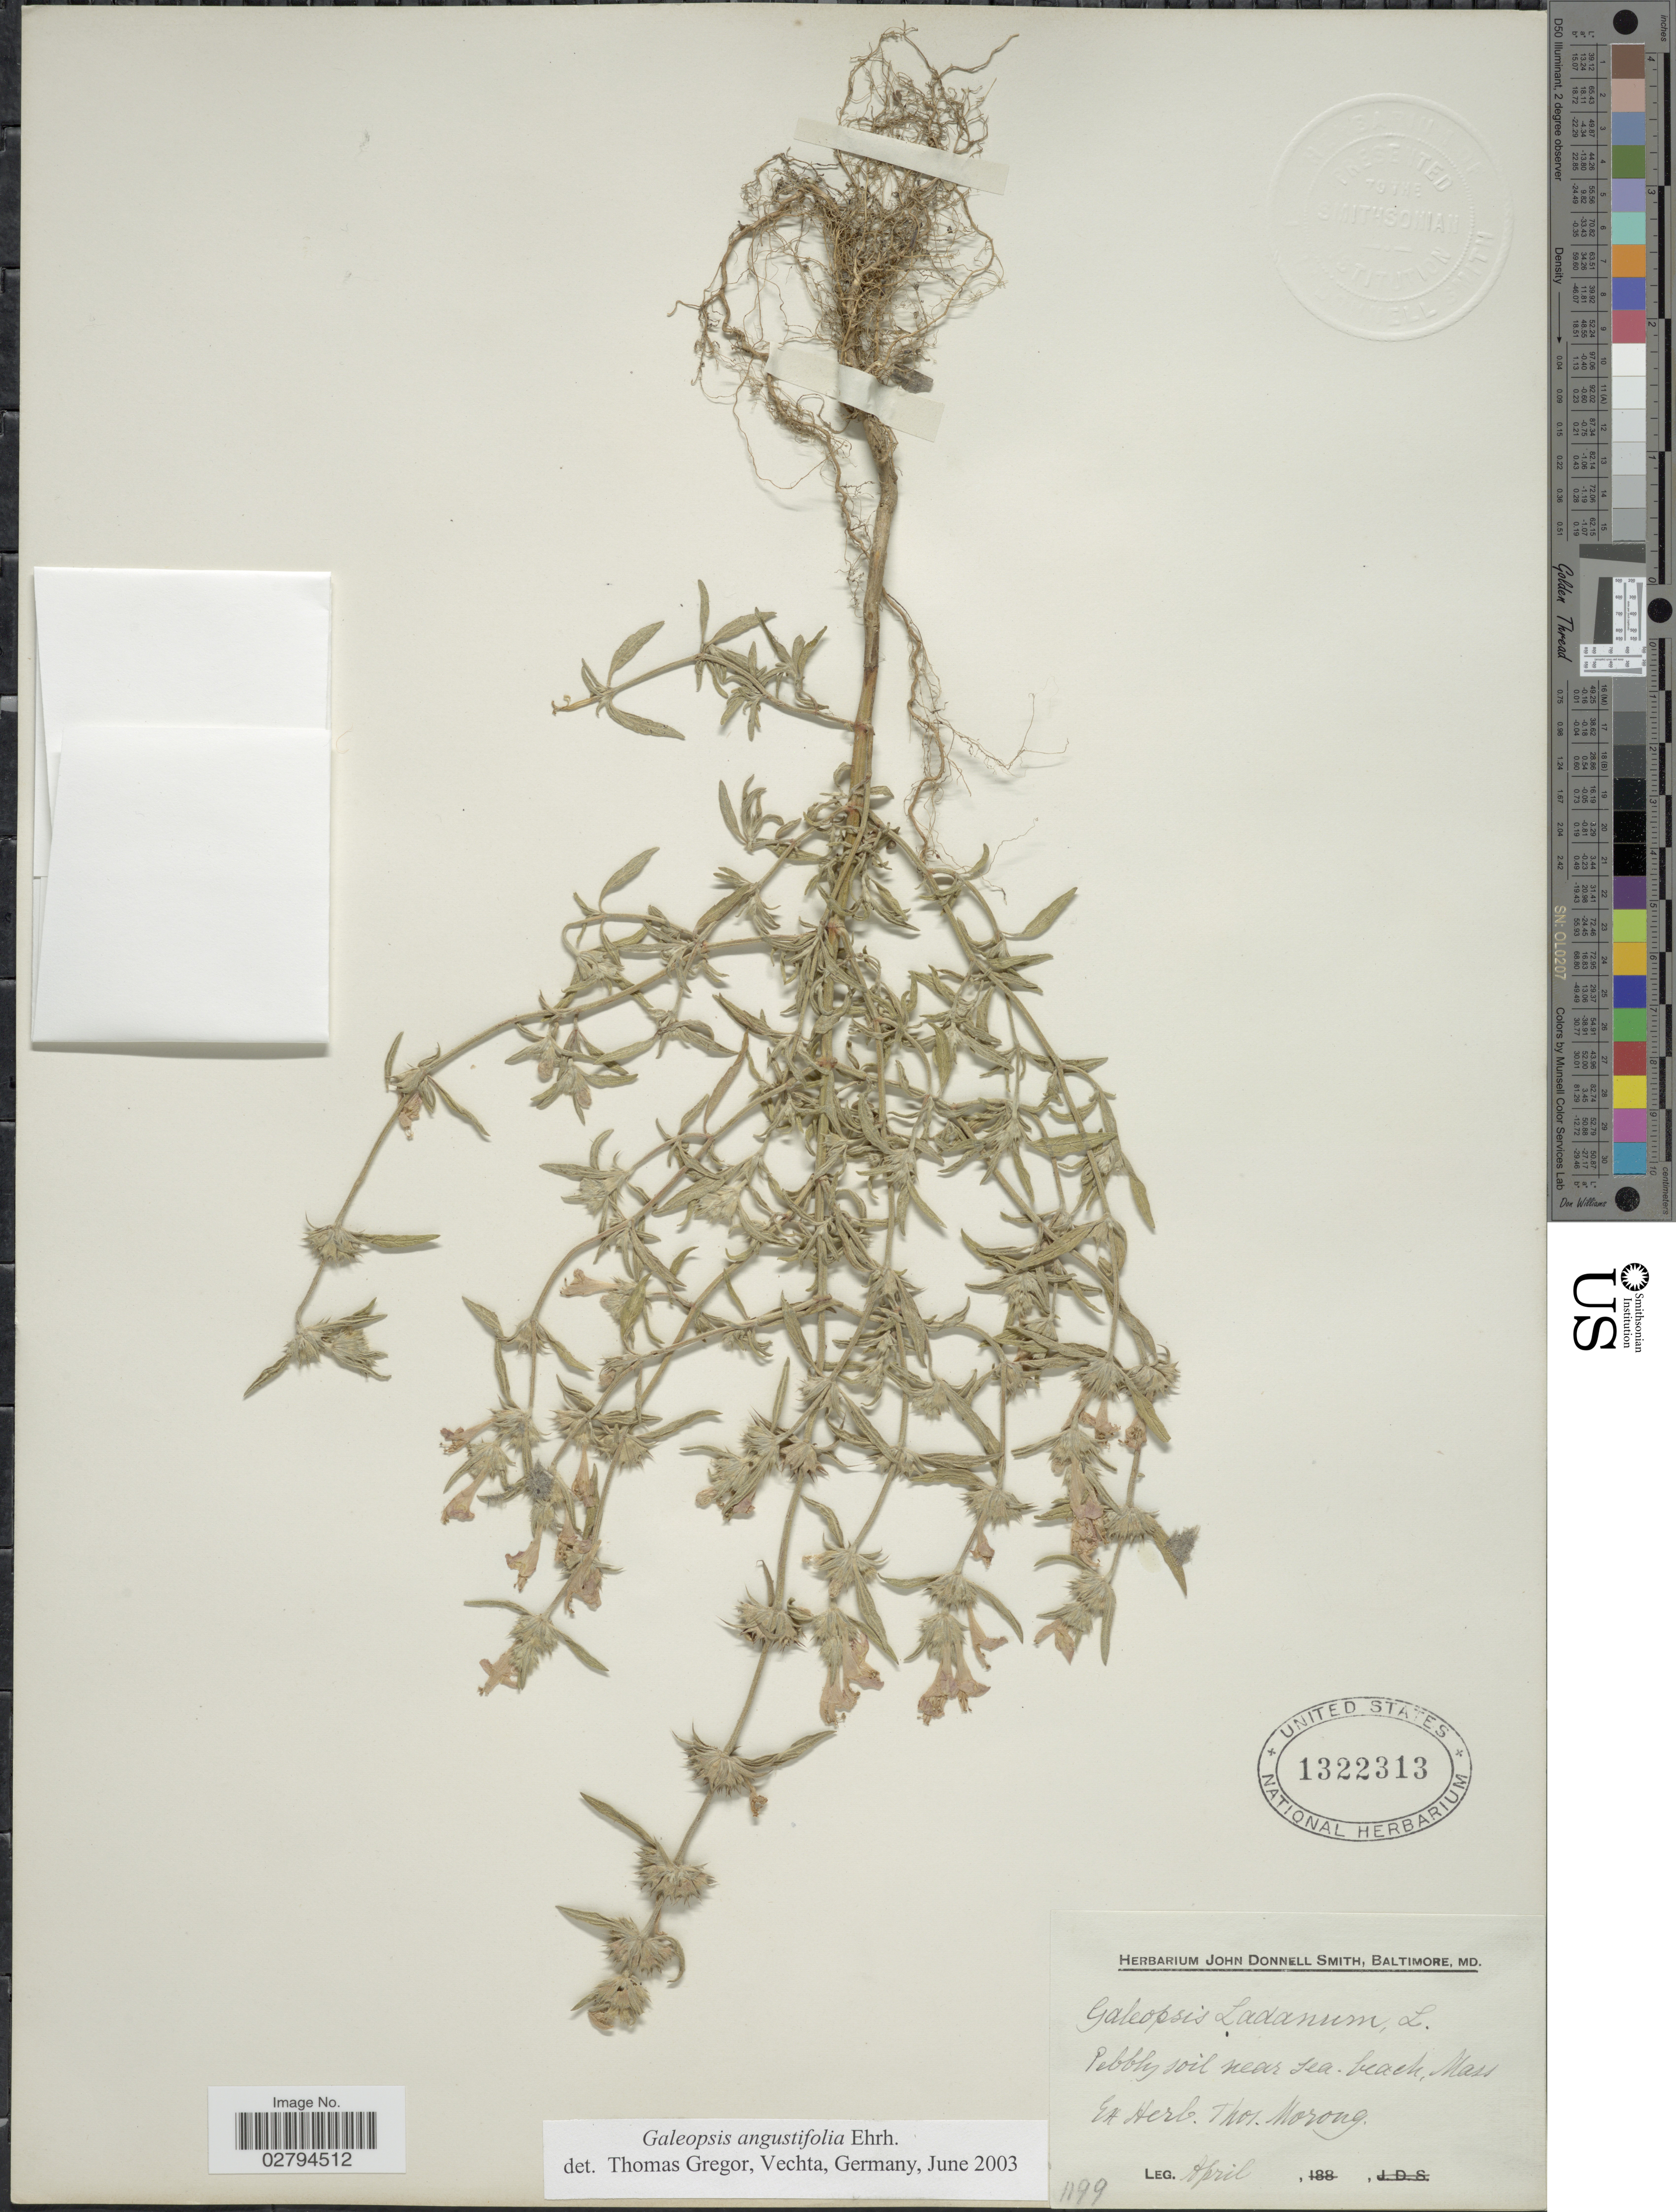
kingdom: Plantae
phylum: Tracheophyta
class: Magnoliopsida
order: Lamiales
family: Lamiaceae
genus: Galeopsis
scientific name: Galeopsis angustifolia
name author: Ehrh. ex Hoffm.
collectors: ex Herb. T. Morong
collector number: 1199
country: United States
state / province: Massachusetts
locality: Pebbly soil near sea beach. Mass.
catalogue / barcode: US 1322313